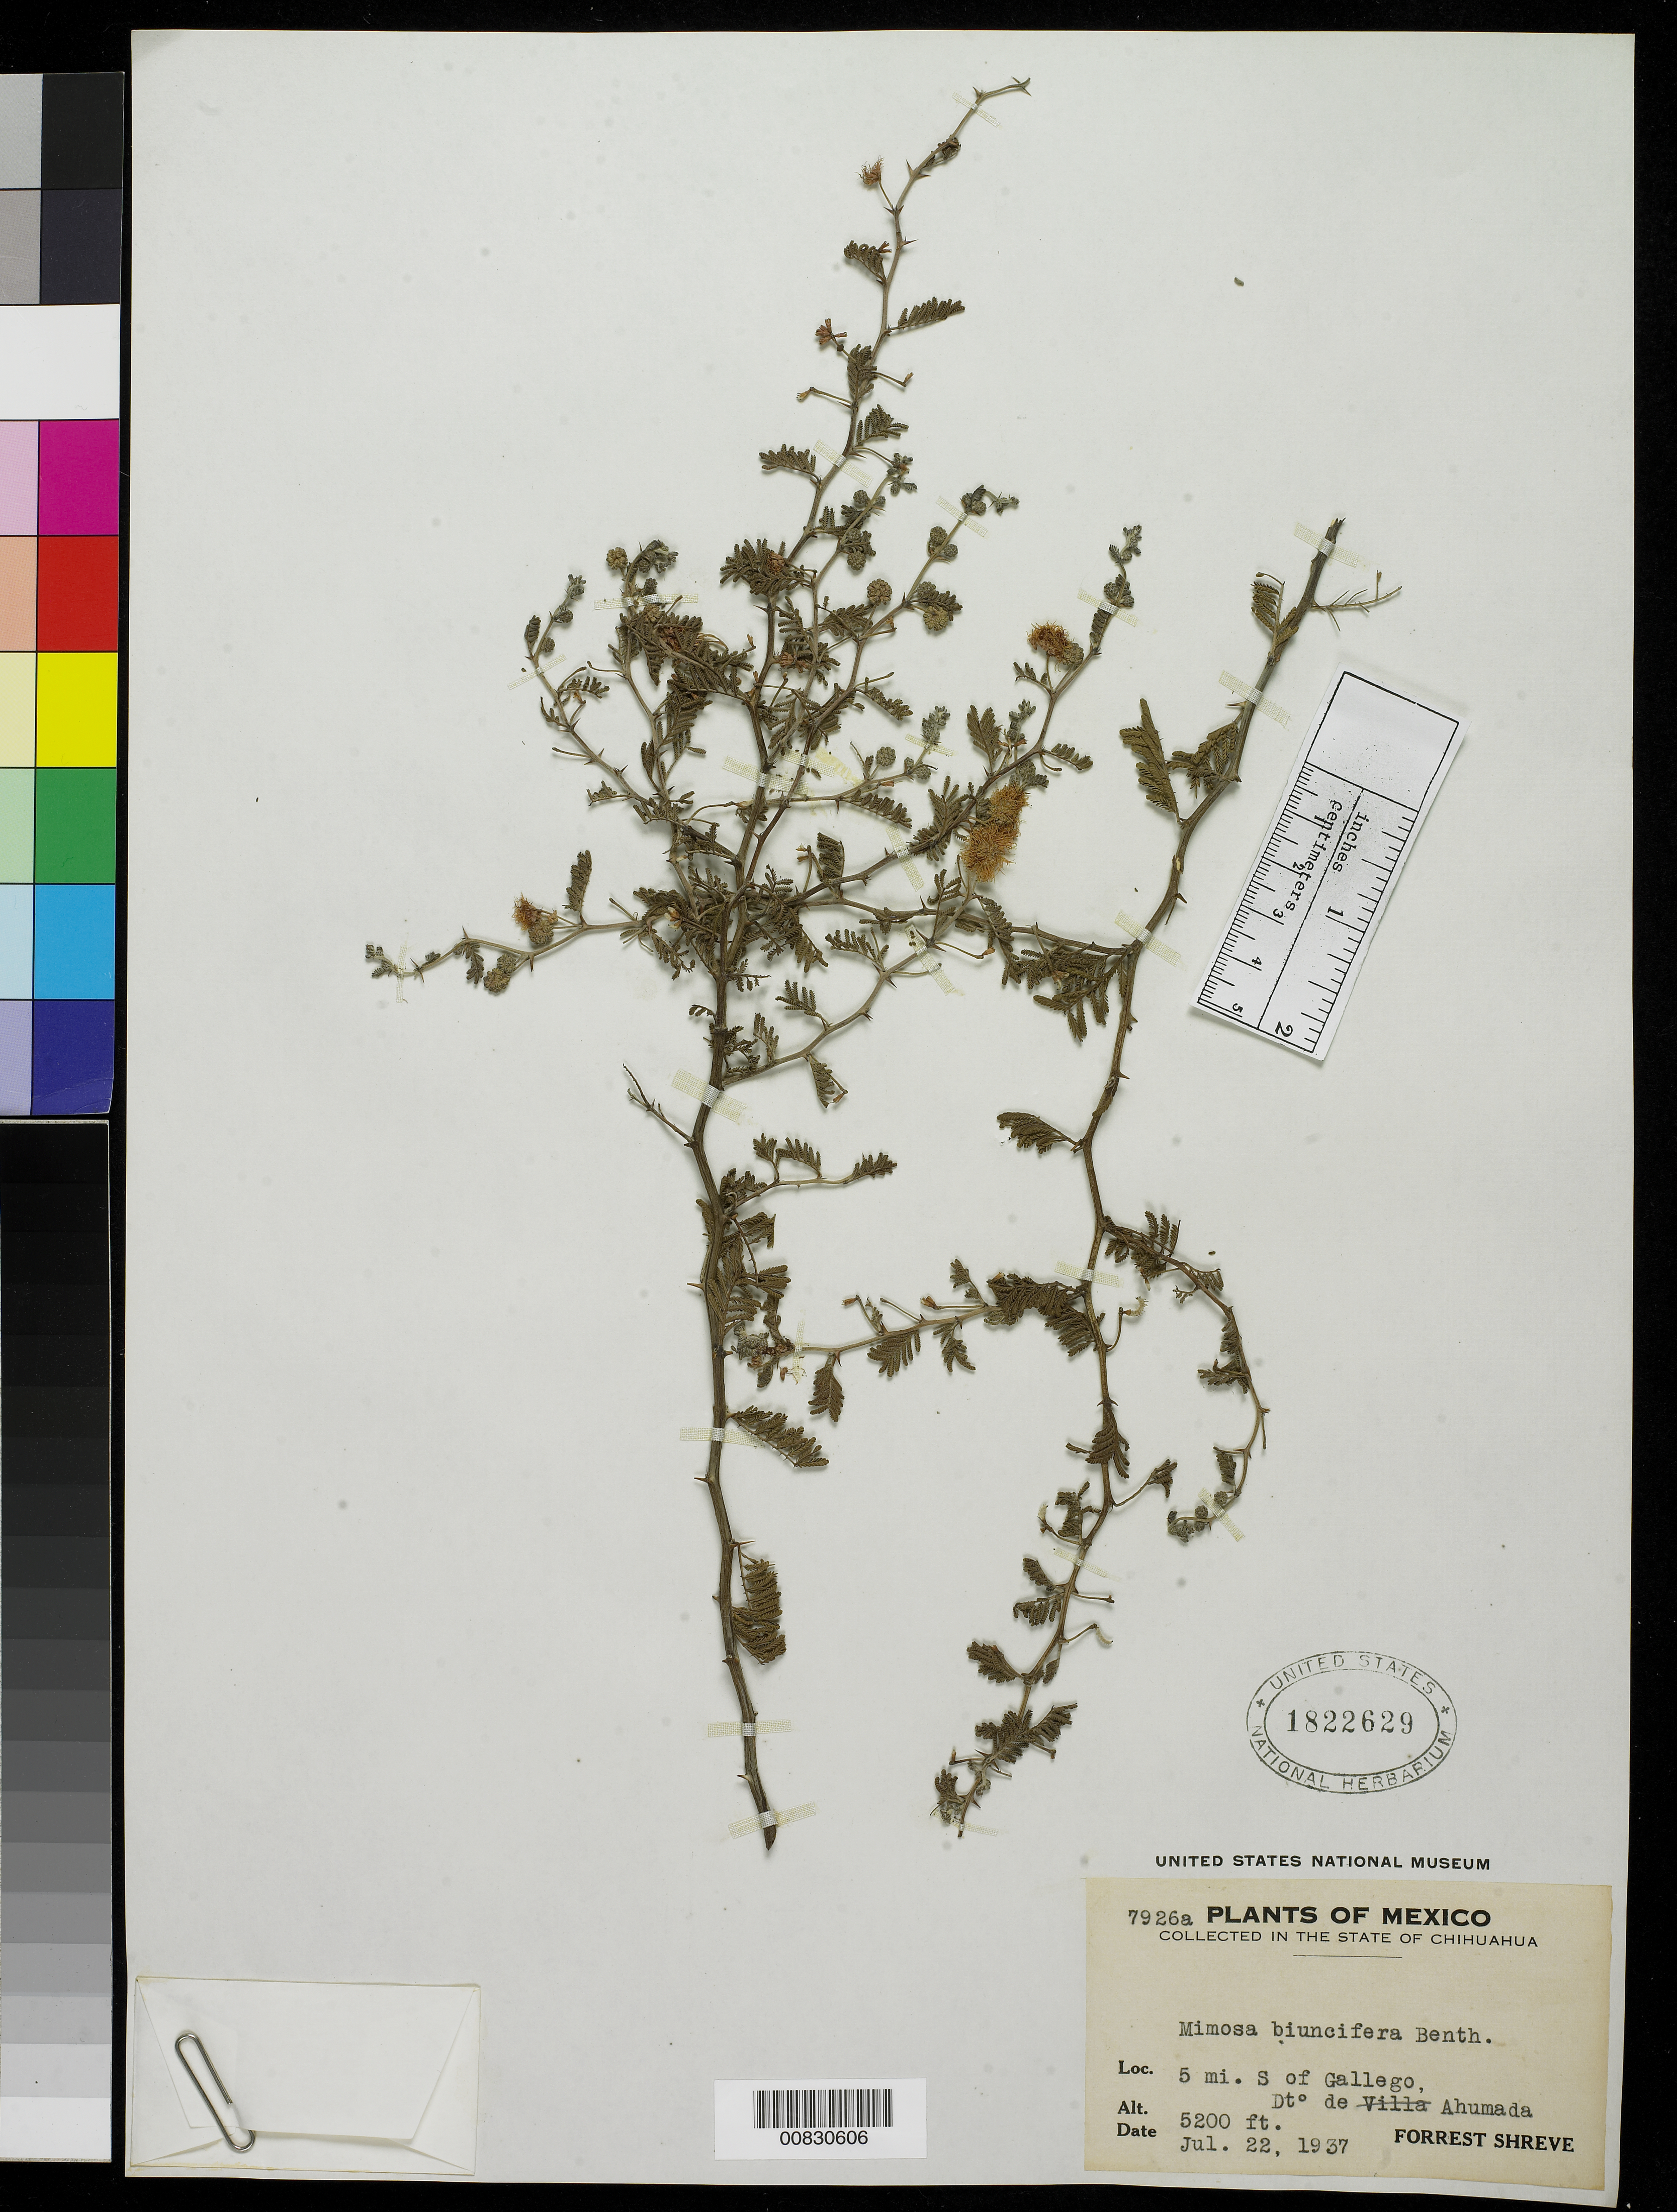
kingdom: Plantae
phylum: Tracheophyta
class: Magnoliopsida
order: Fabales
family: Fabaceae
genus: Mimosa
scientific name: Mimosa biuncifera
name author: Benth.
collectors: F. Shreve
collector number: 7926a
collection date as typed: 22 Jul 1937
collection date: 1937-07-22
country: Mexico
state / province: Chihuahua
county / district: Ahumada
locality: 5 mi. S of Gallego, Municipio de Ahumada.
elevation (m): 1585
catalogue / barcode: US 1822629